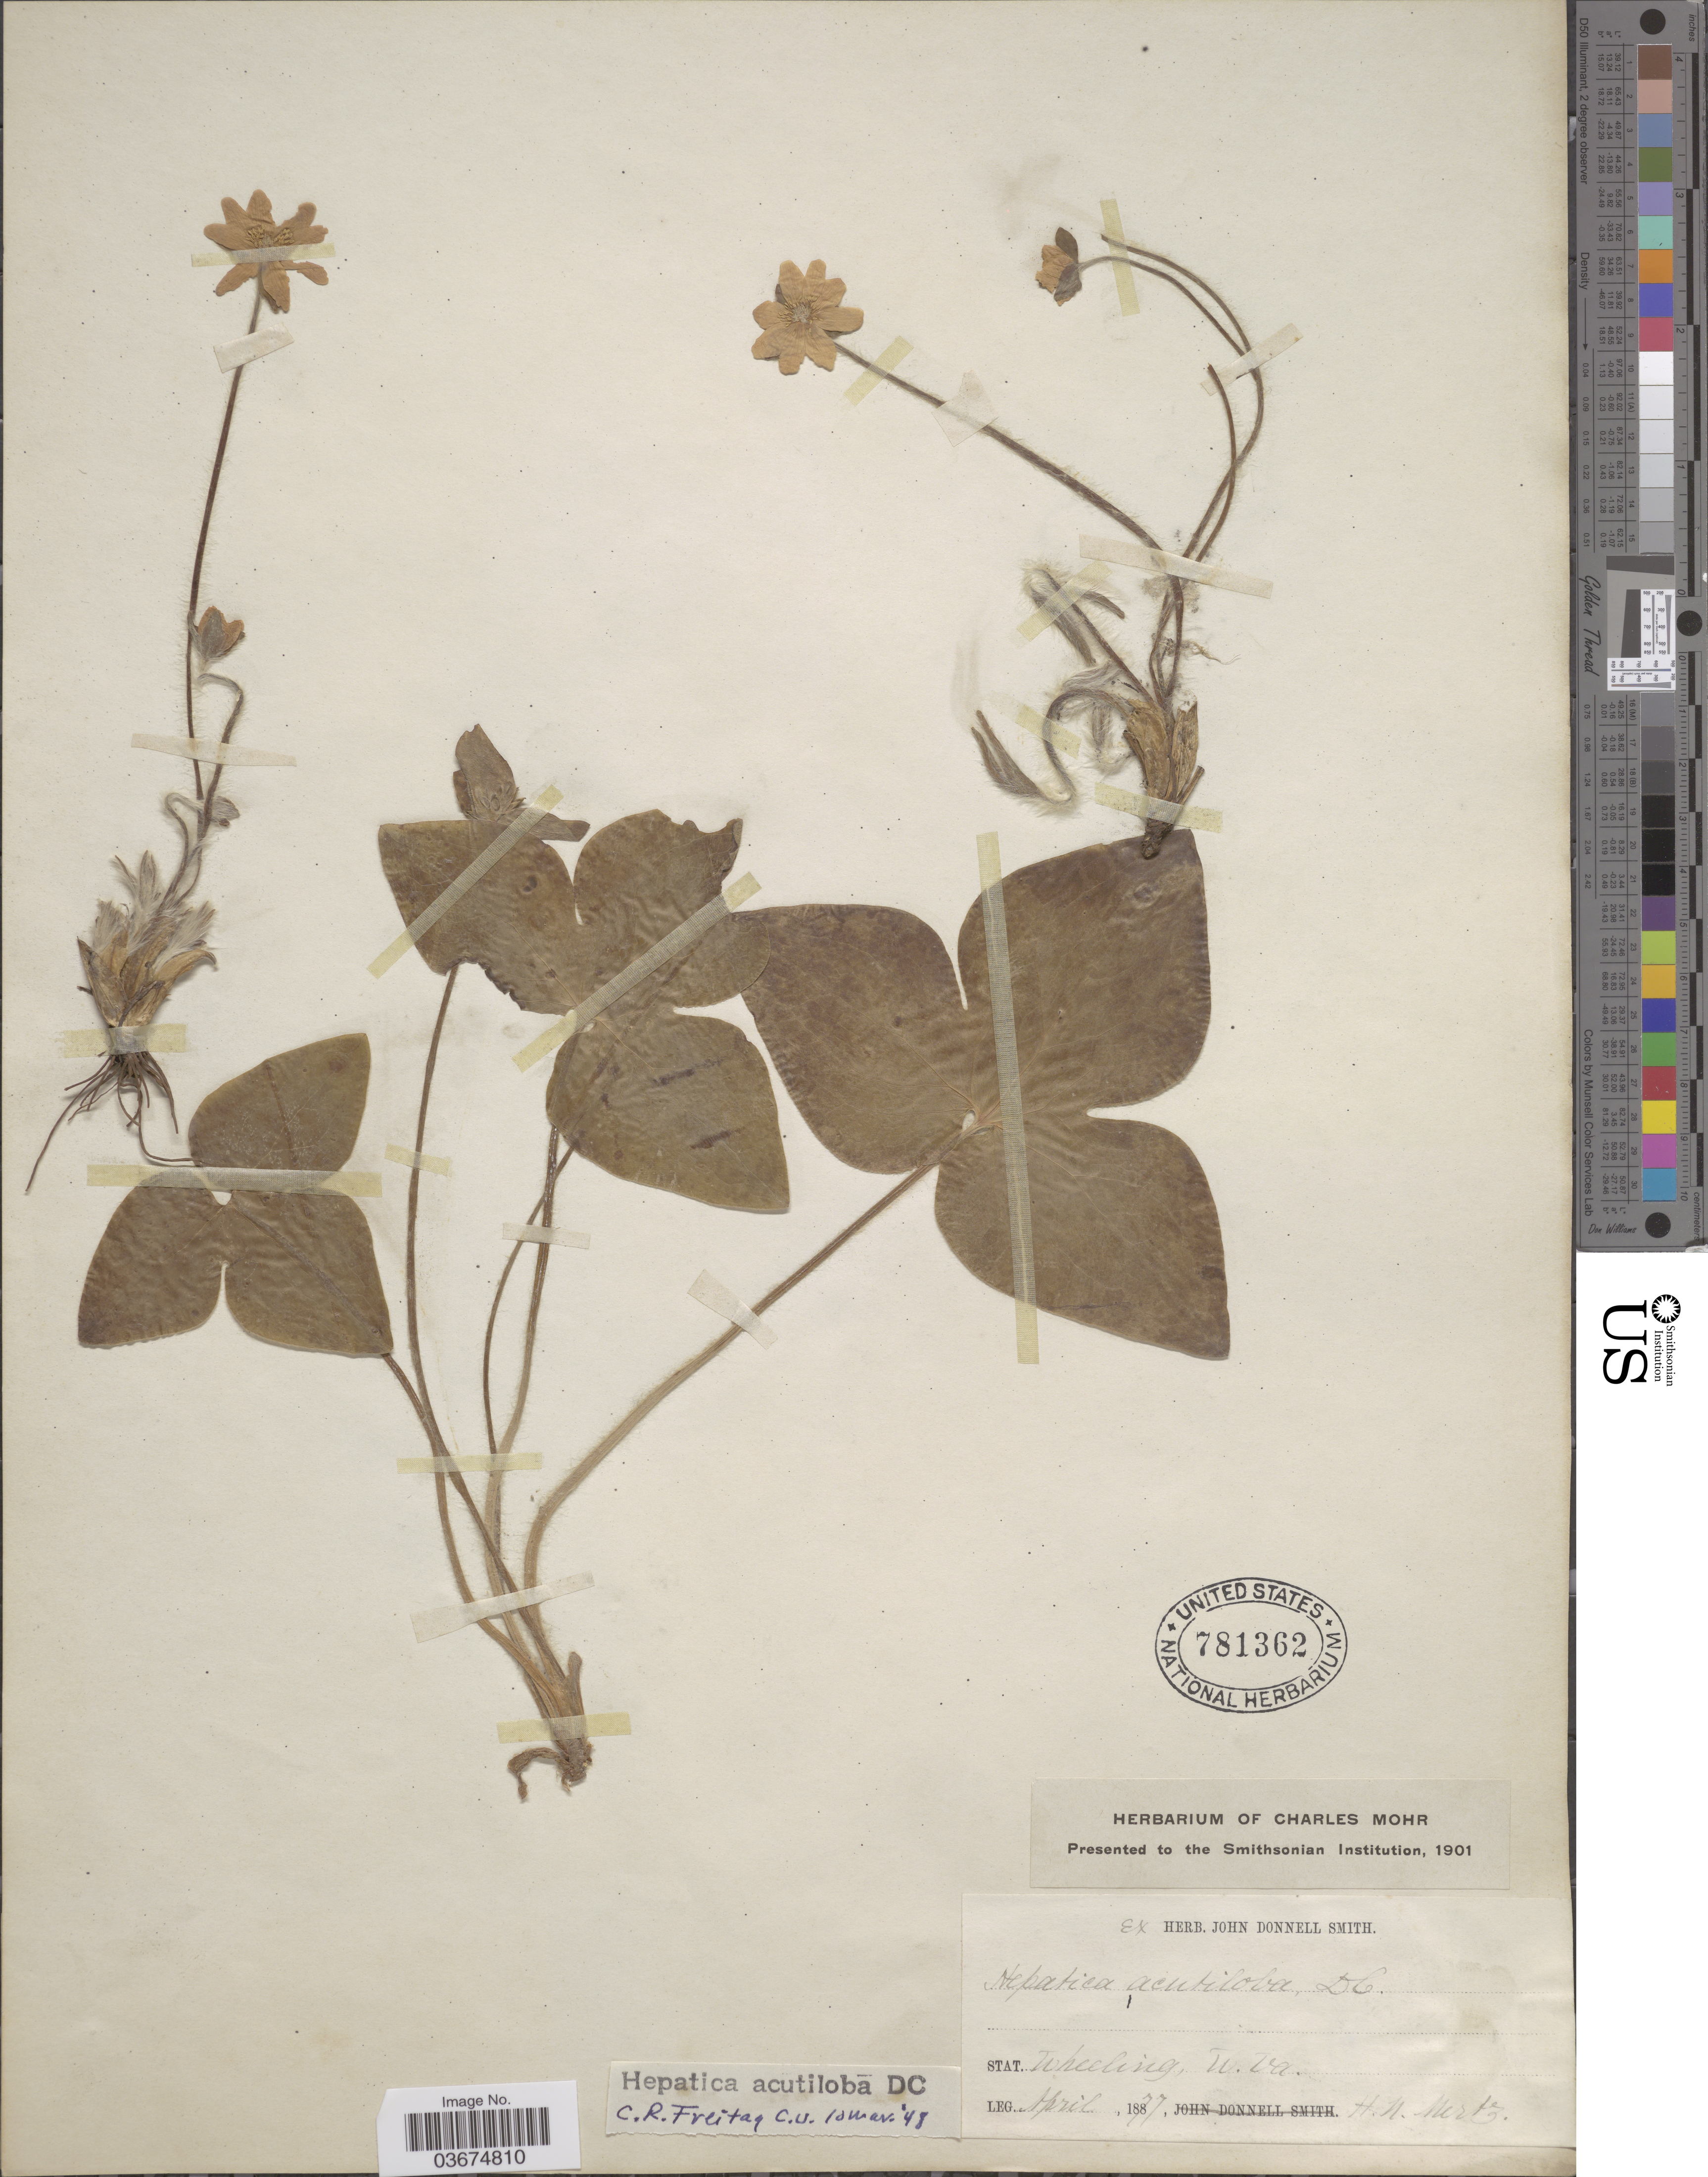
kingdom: Plantae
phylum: Tracheophyta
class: Magnoliopsida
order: Ranunculales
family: Ranunculaceae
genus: Hepatica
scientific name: Hepatica acutiloba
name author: DC.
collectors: H. Mertz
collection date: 1877-04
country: United States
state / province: West Virginia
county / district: Ohio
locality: Wheeling.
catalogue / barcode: US 781362